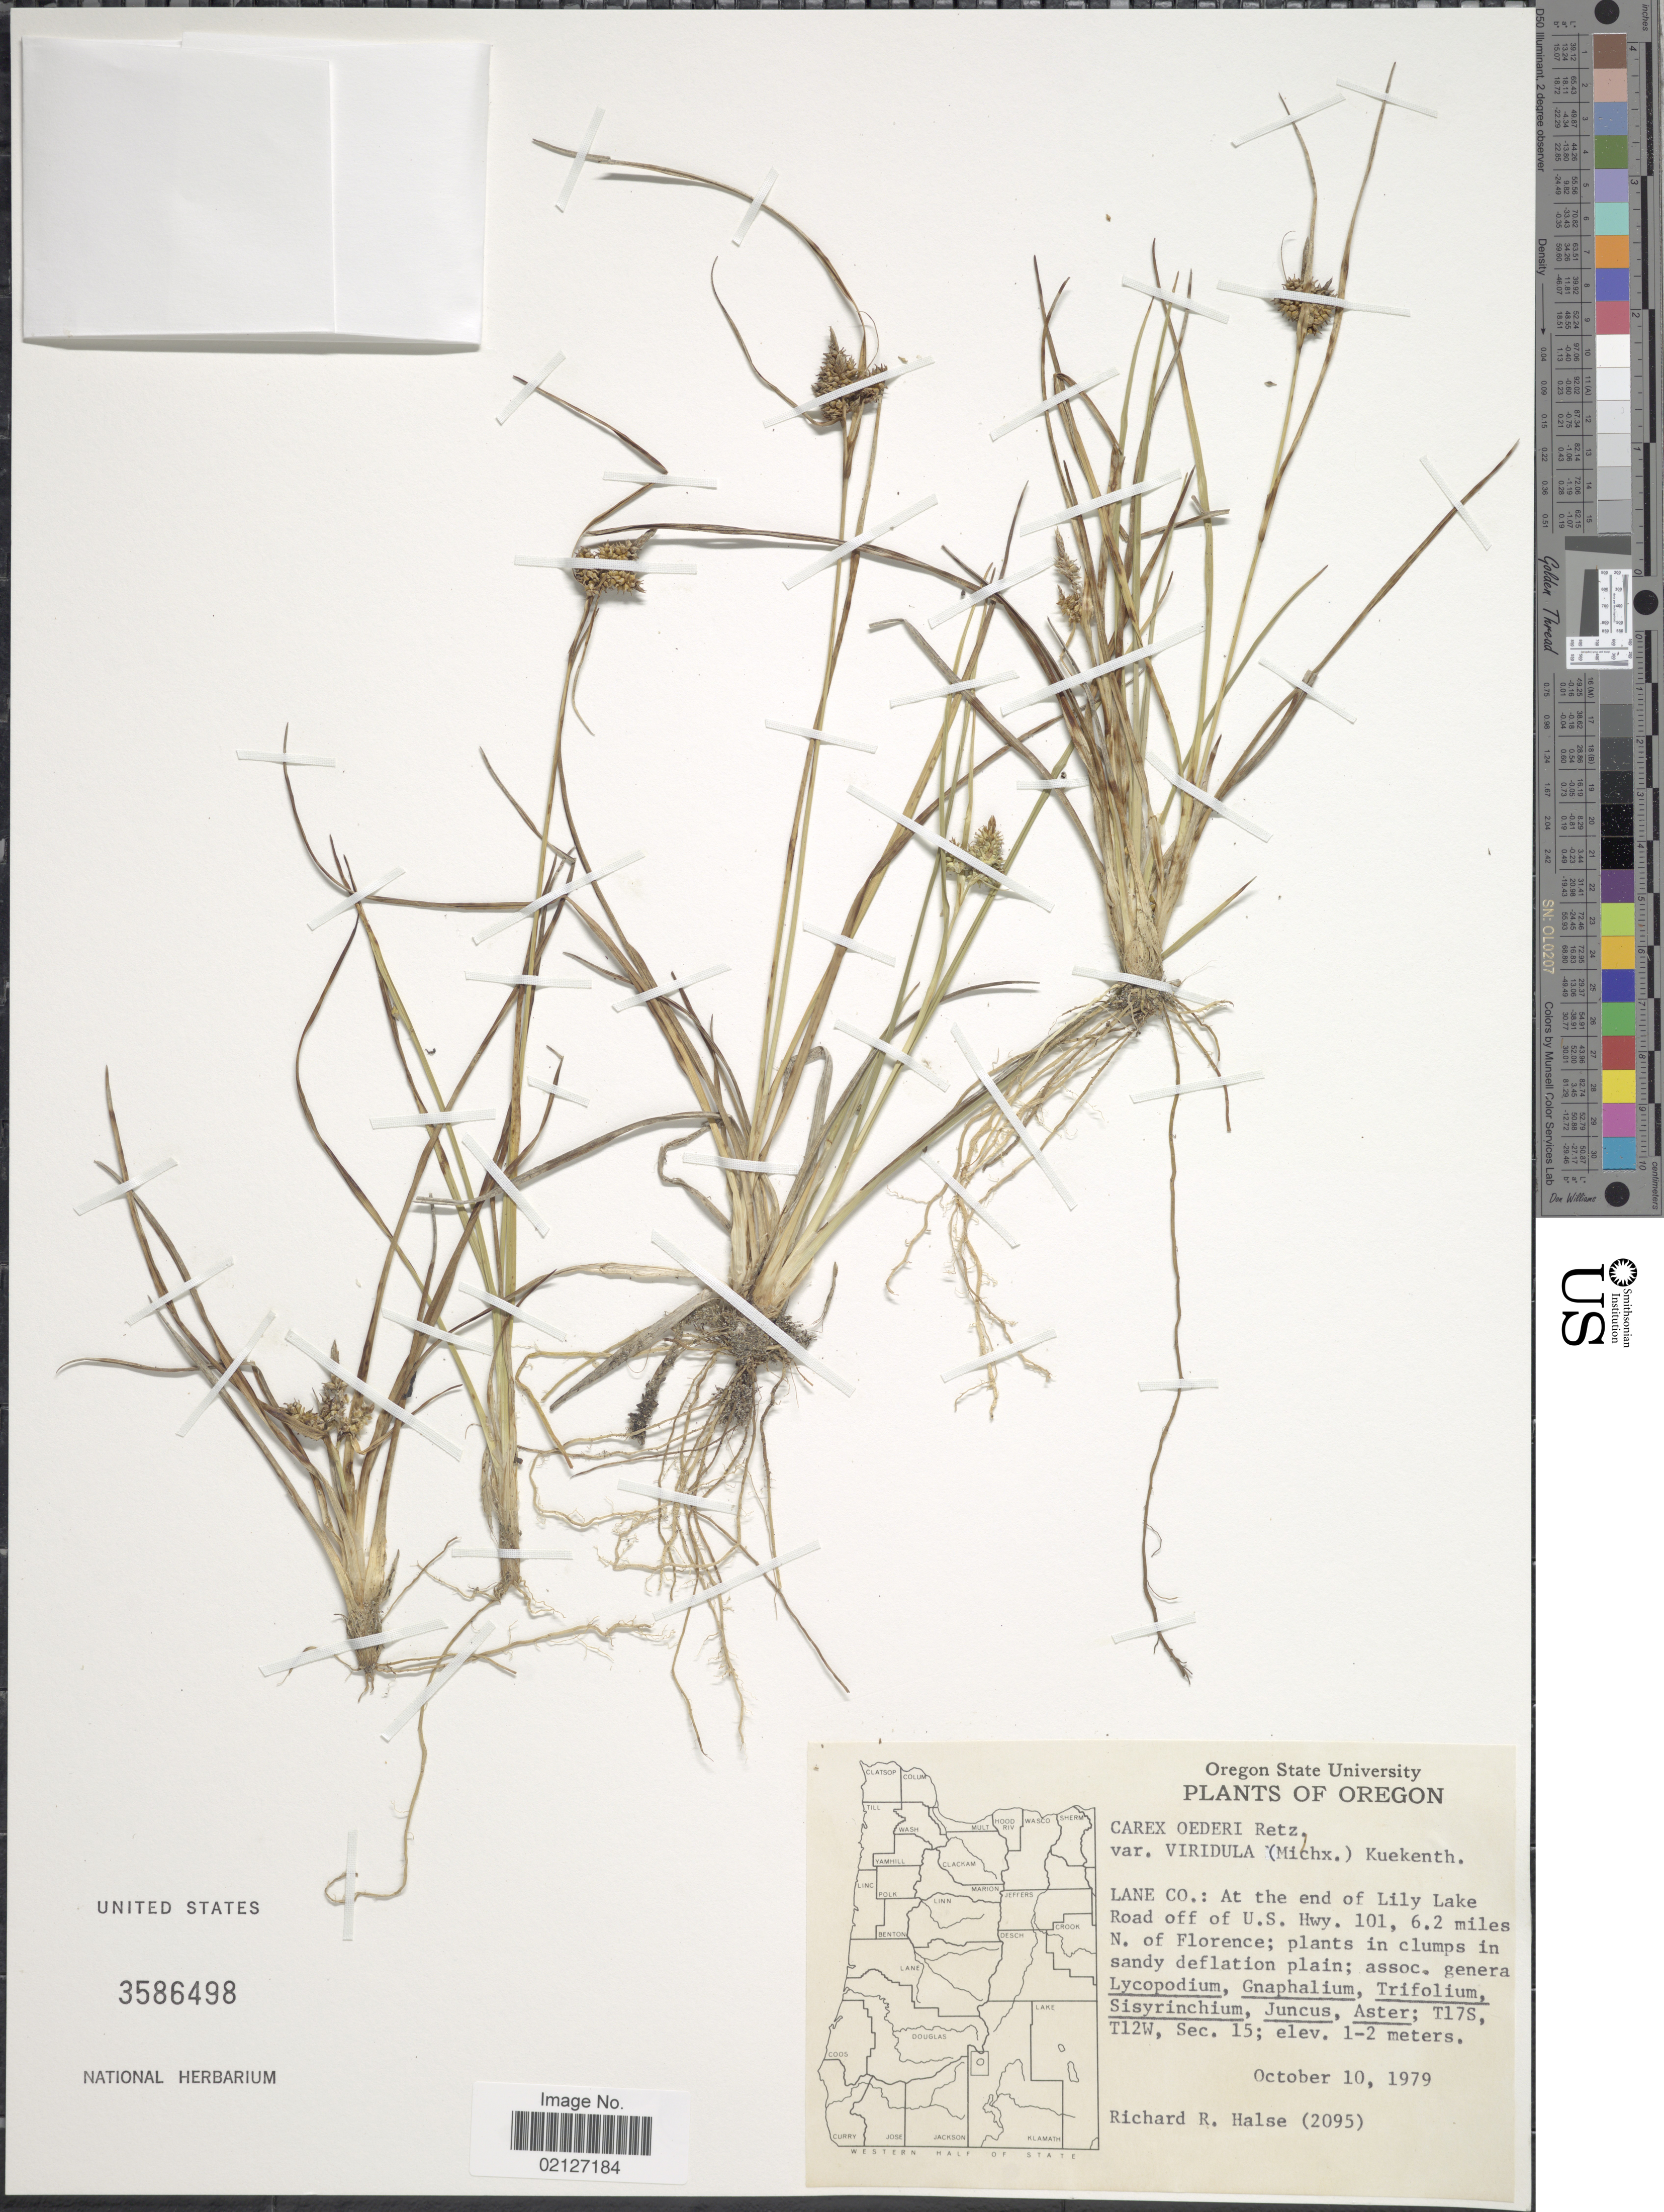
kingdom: Plantae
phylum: Tracheophyta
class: Liliopsida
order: Poales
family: Cyperaceae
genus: Carex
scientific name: Carex oederi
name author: Retz.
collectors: R. Halse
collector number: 2095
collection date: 1979-10-10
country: United States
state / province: Oregon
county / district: Lane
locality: Lane Co.: at the end of Lilly Lake Road off of U.S. Hwy. 101, 6.2 miles N. of Florence, T17S, T12W, Sec. 15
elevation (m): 1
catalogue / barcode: US 3586498